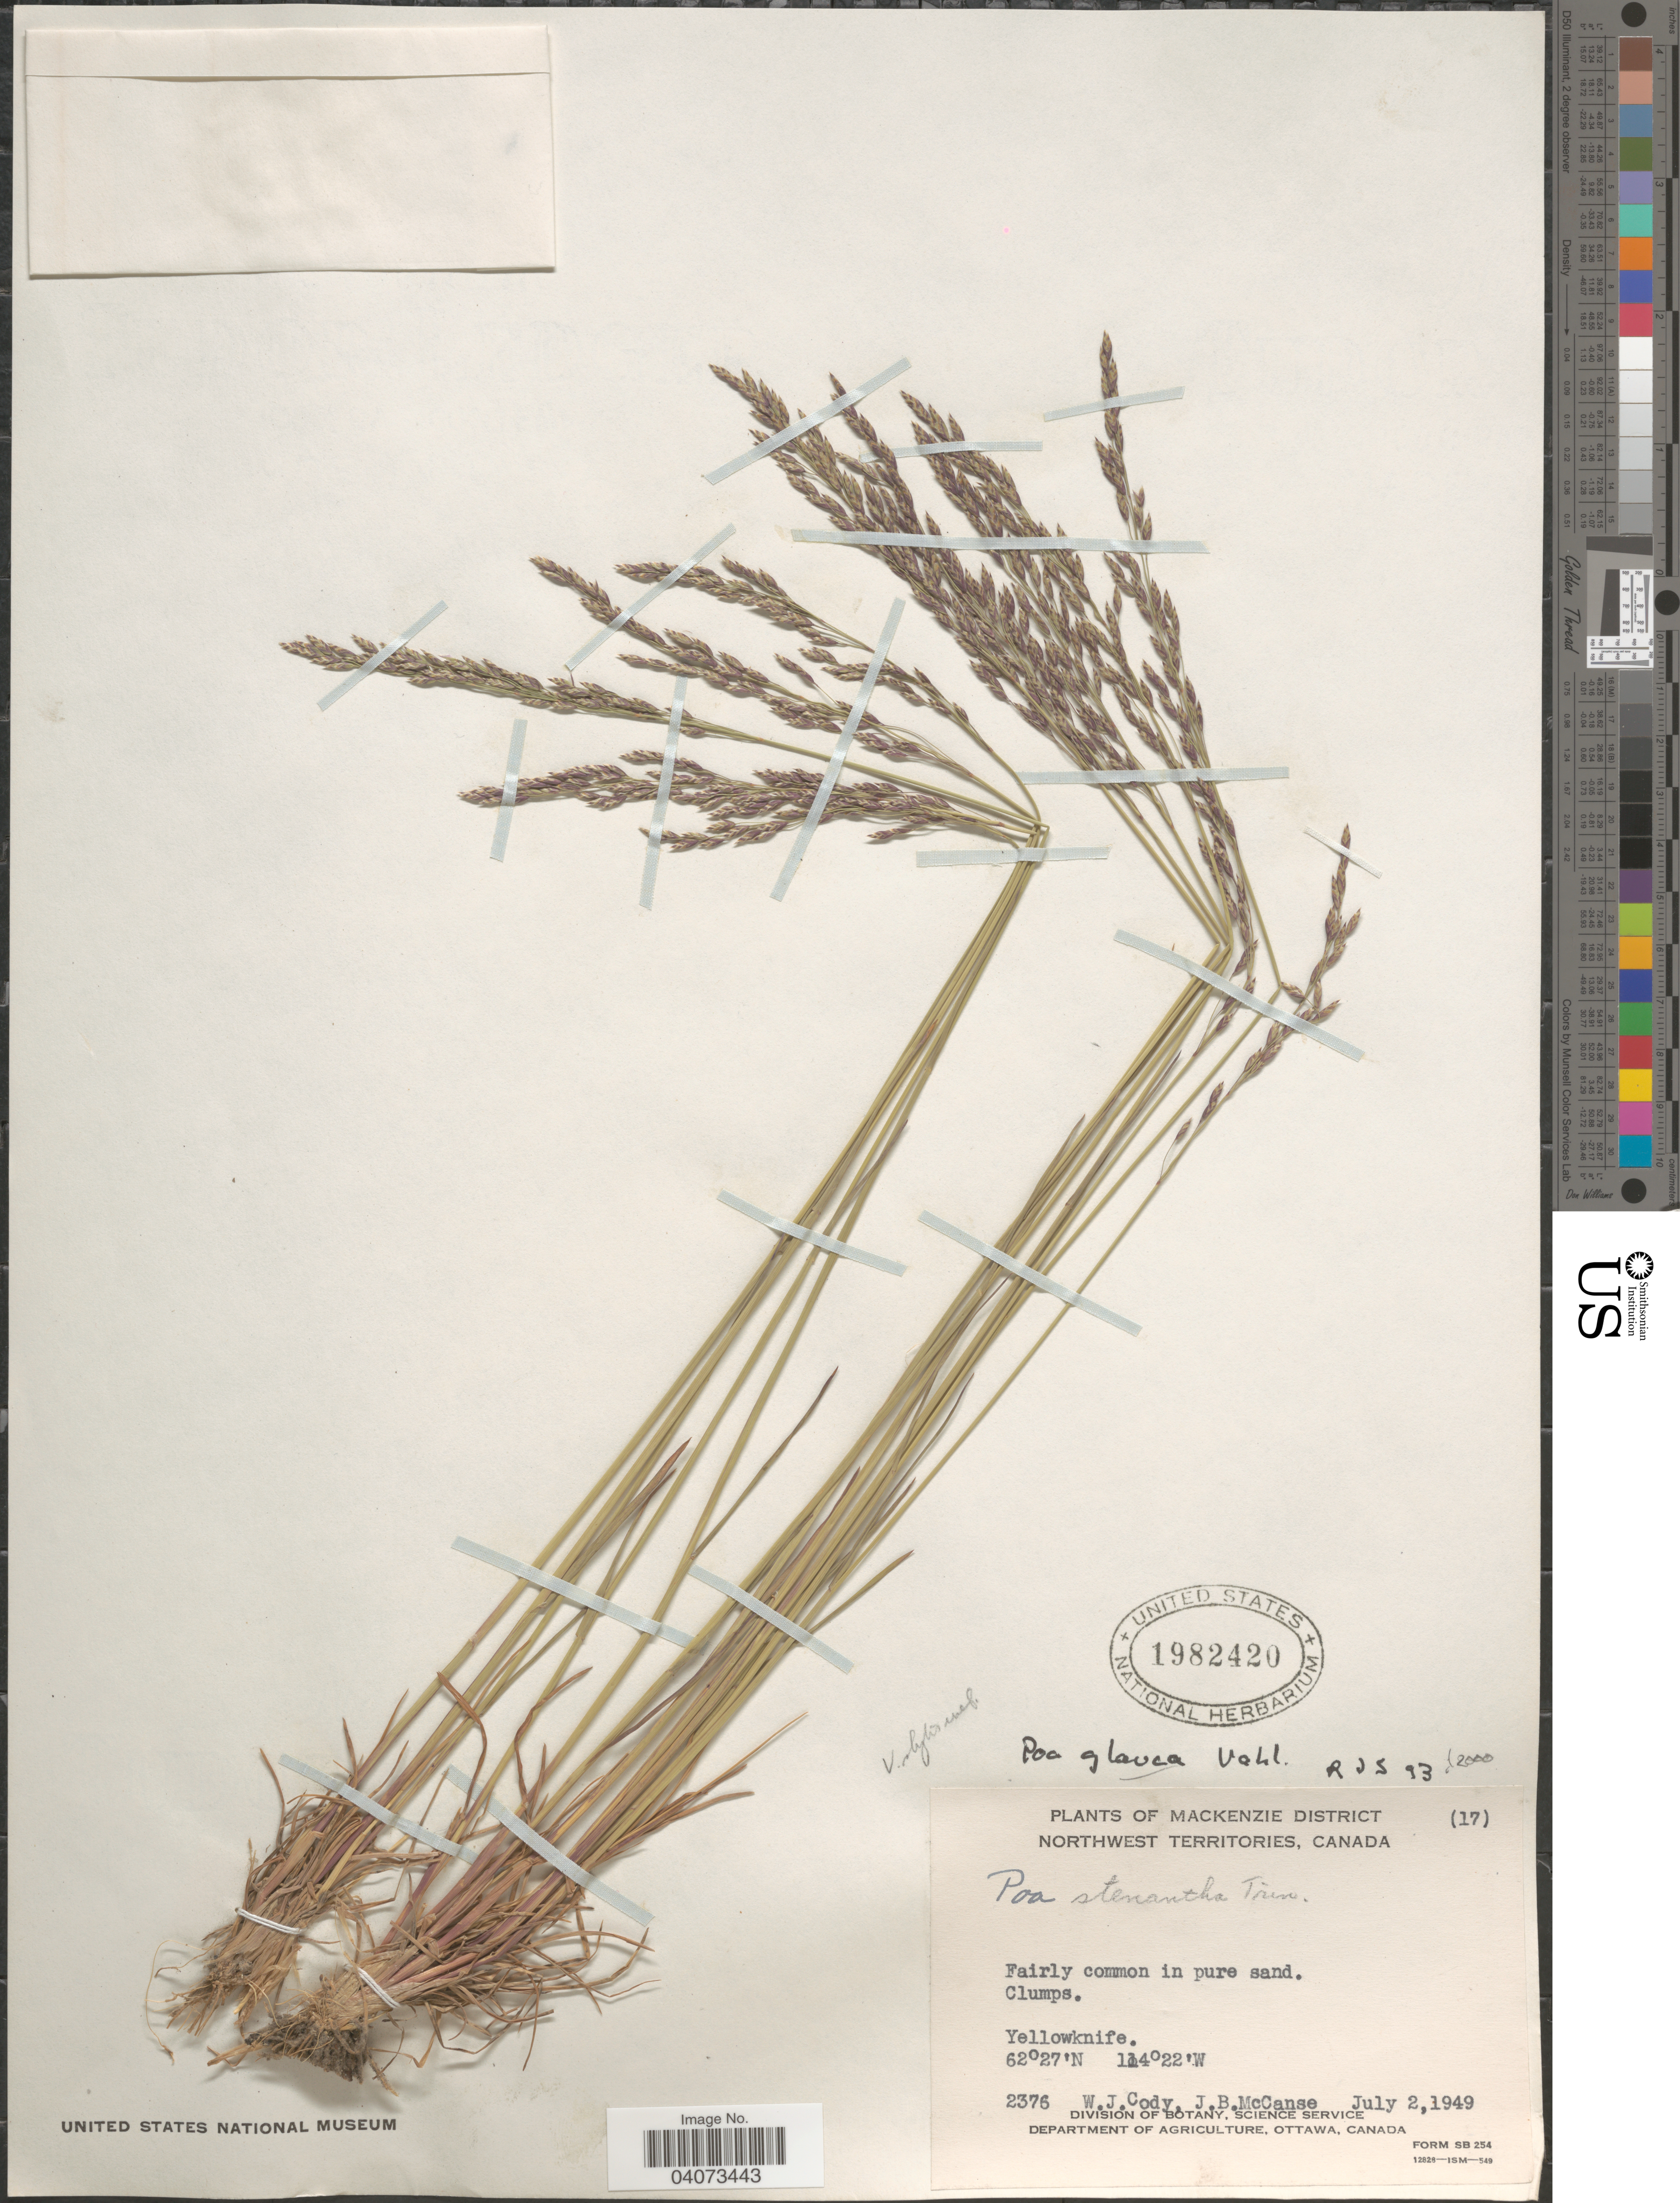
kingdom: Plantae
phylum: Tracheophyta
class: Liliopsida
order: Poales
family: Poaceae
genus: Poa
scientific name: Poa glauca fo. rotundata ined.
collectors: W. Cody & J. McCanse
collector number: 2376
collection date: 1949-07-02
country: Canada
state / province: Northwest Territories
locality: Mackenzie District. Yellowknife.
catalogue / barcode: US 1982420